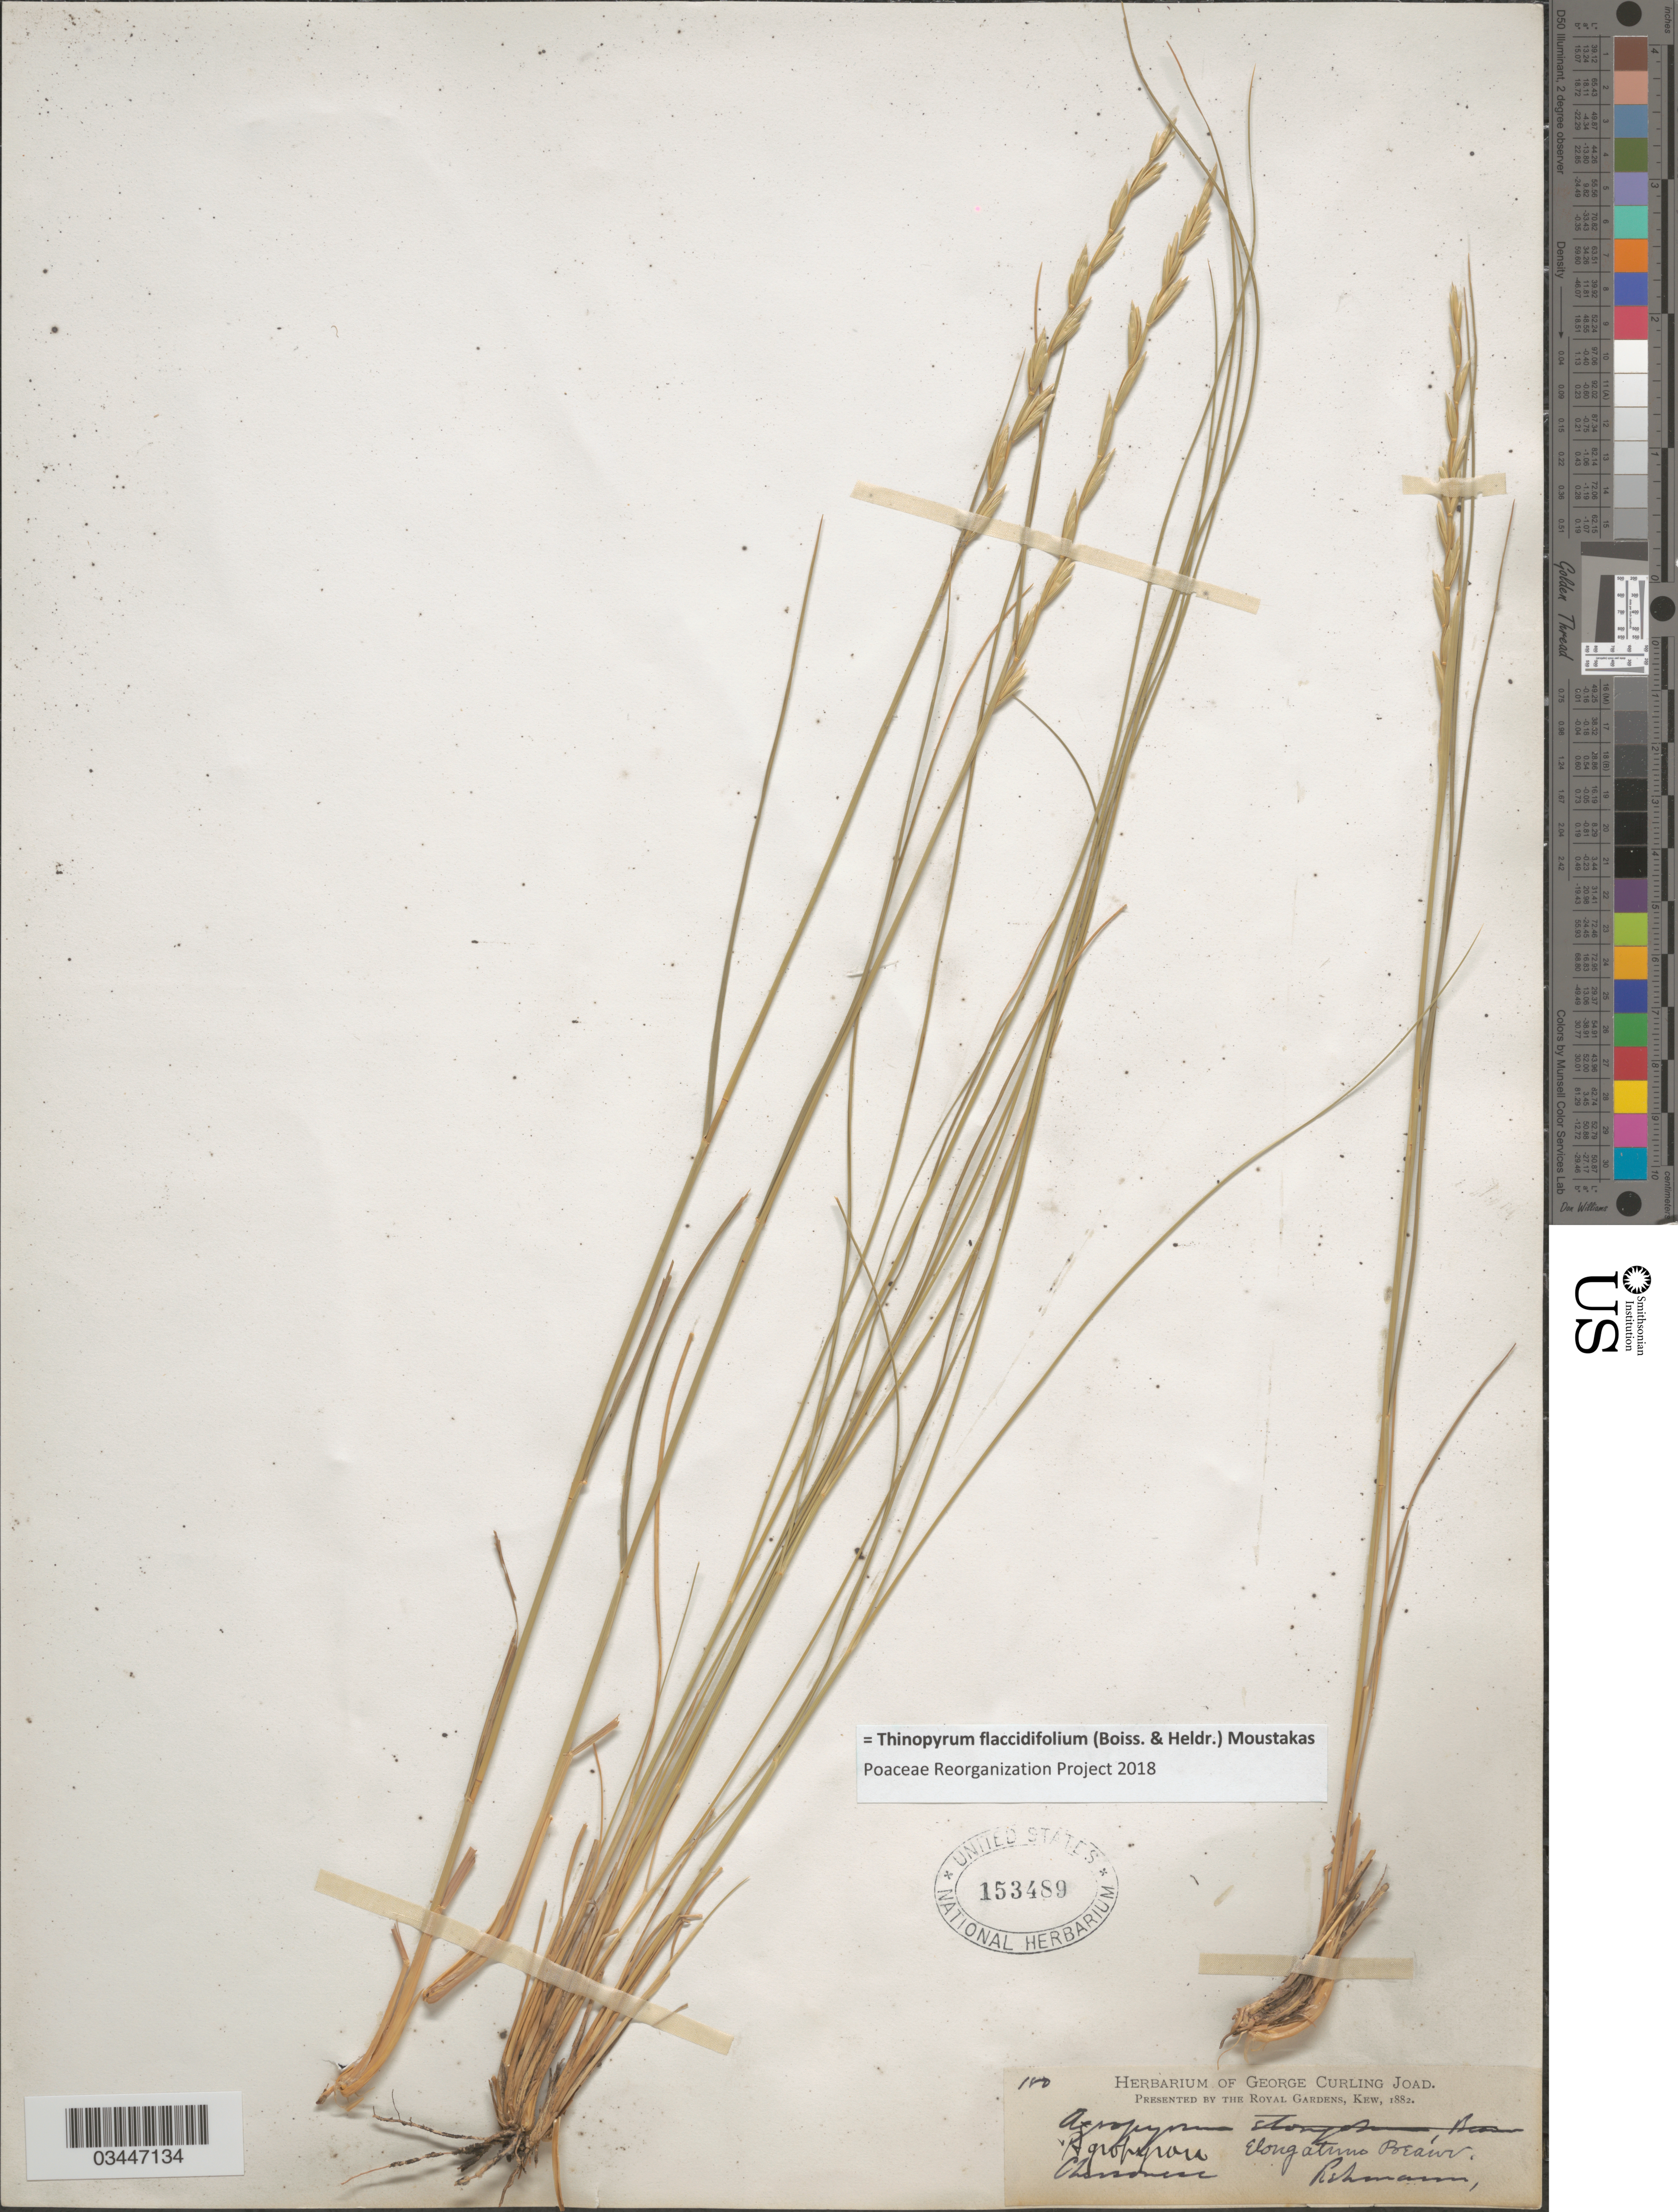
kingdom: Plantae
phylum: Tracheophyta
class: Liliopsida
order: Poales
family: Poaceae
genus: Thinopyrum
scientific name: Thinopyrum flaccidifolium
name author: (Boiss. & Heldr.) Moustakas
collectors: -. Lehmann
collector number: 180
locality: Chessonen [interpreted].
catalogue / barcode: US 153489